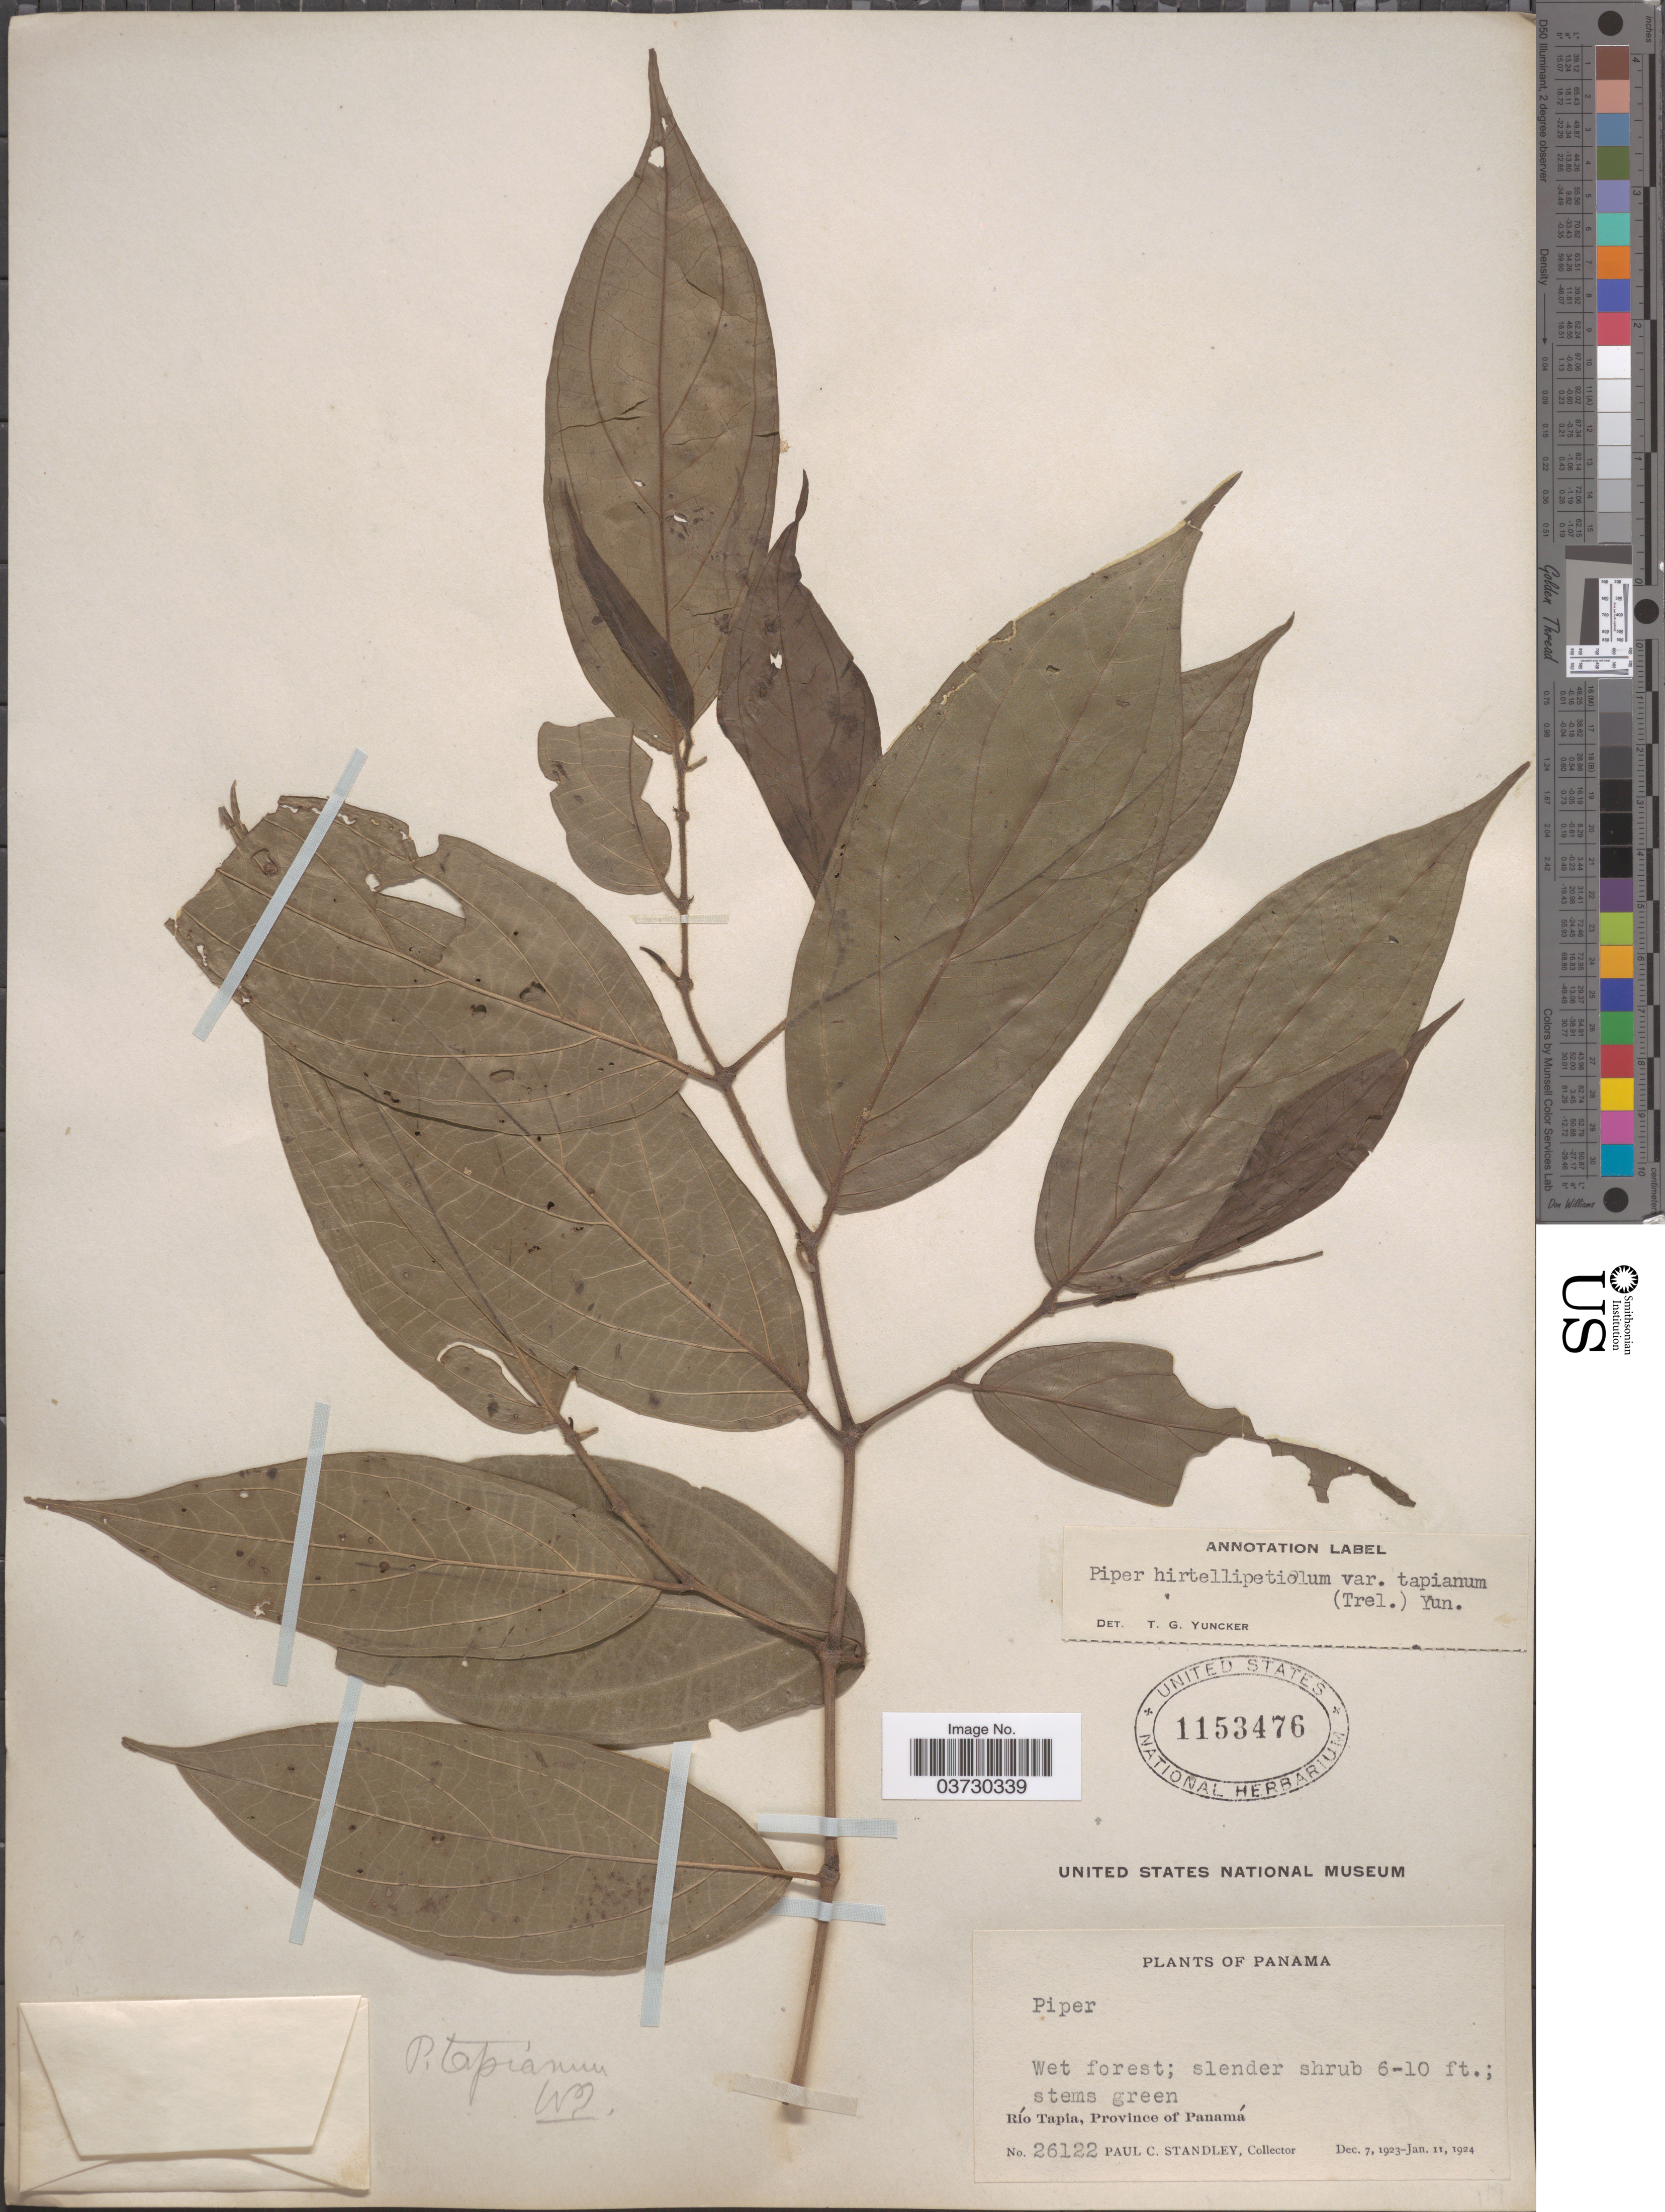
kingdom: Plantae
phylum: Tracheophyta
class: Magnoliopsida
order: Piperales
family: Piperaceae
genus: Piper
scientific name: Piper hirtellipetiolum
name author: C. DC.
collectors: P. C. Standley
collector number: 26122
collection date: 1923-12-07/1924-01-11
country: Panama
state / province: Panamá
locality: Río Tapia.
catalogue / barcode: US 1153476